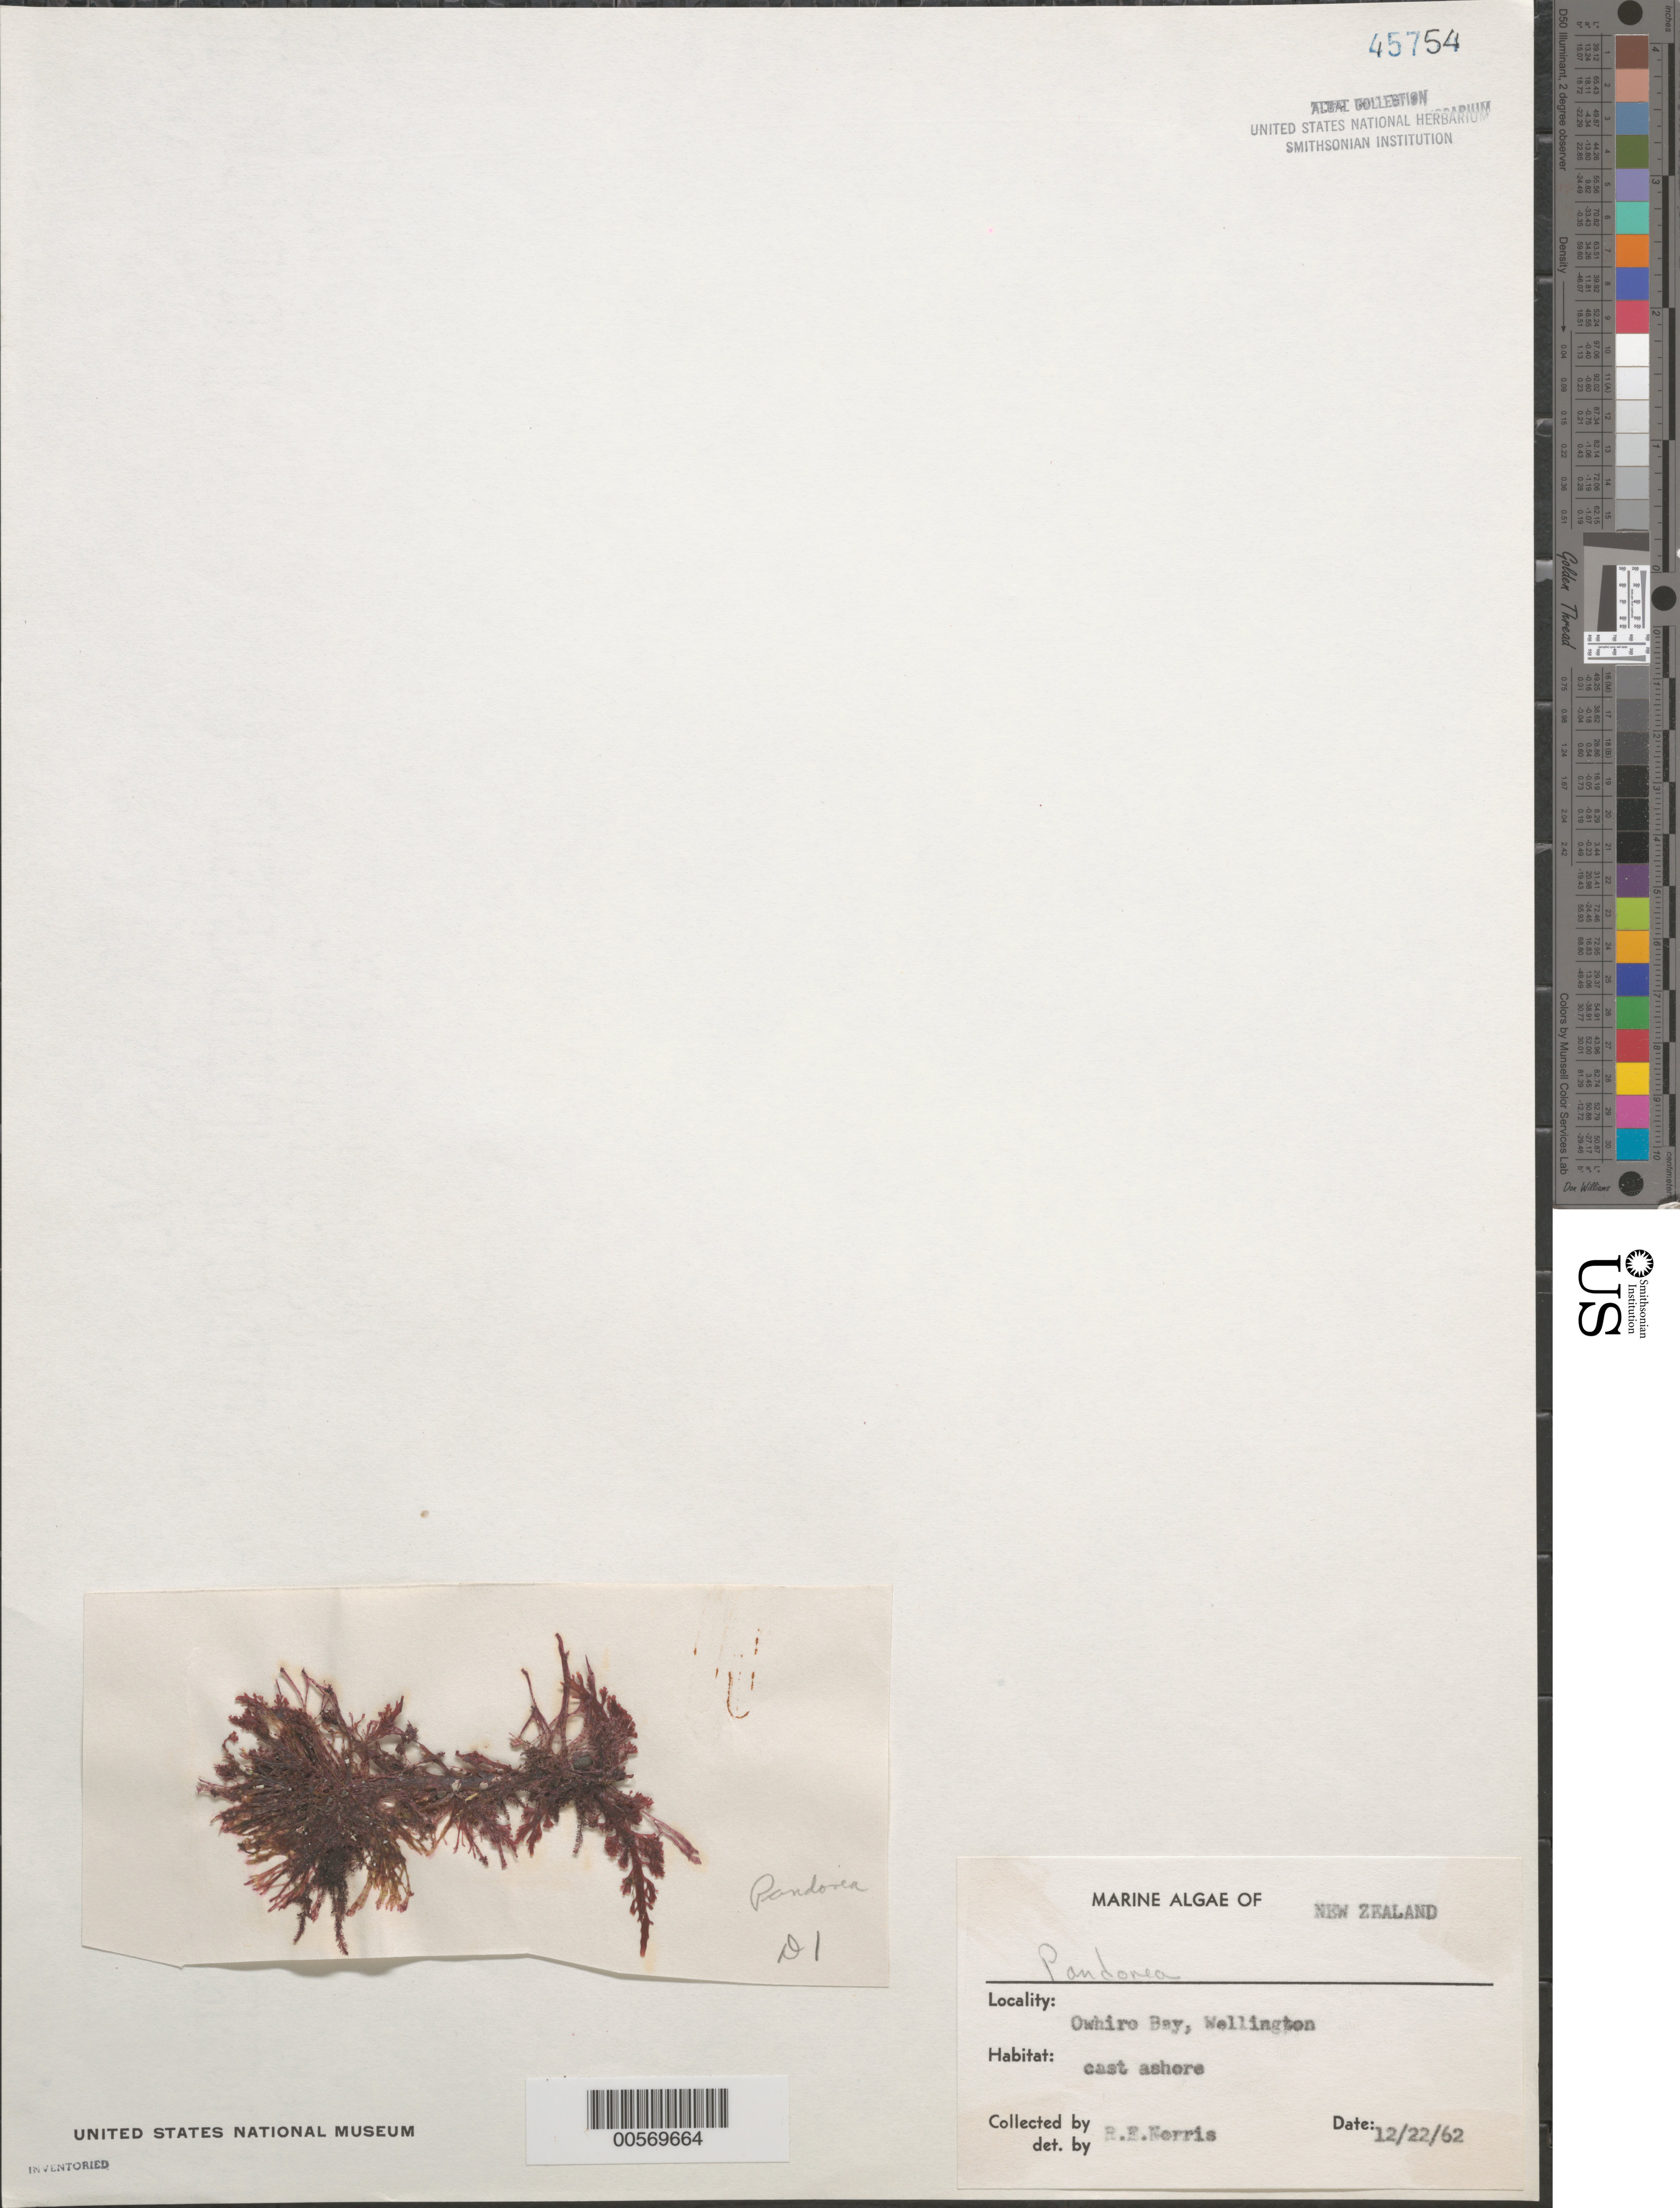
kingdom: Plantae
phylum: Rhodophyta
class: Florideophyceae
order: Ceramiales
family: Wrangeliaceae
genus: Griffithsia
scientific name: Griffithsia sp.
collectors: R. E. Norris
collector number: D1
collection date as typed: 22 Dec 1962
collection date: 1962-12-22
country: New Zealand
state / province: Wellington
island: North Island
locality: Owhiro Bay, Wellington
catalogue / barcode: US 45754